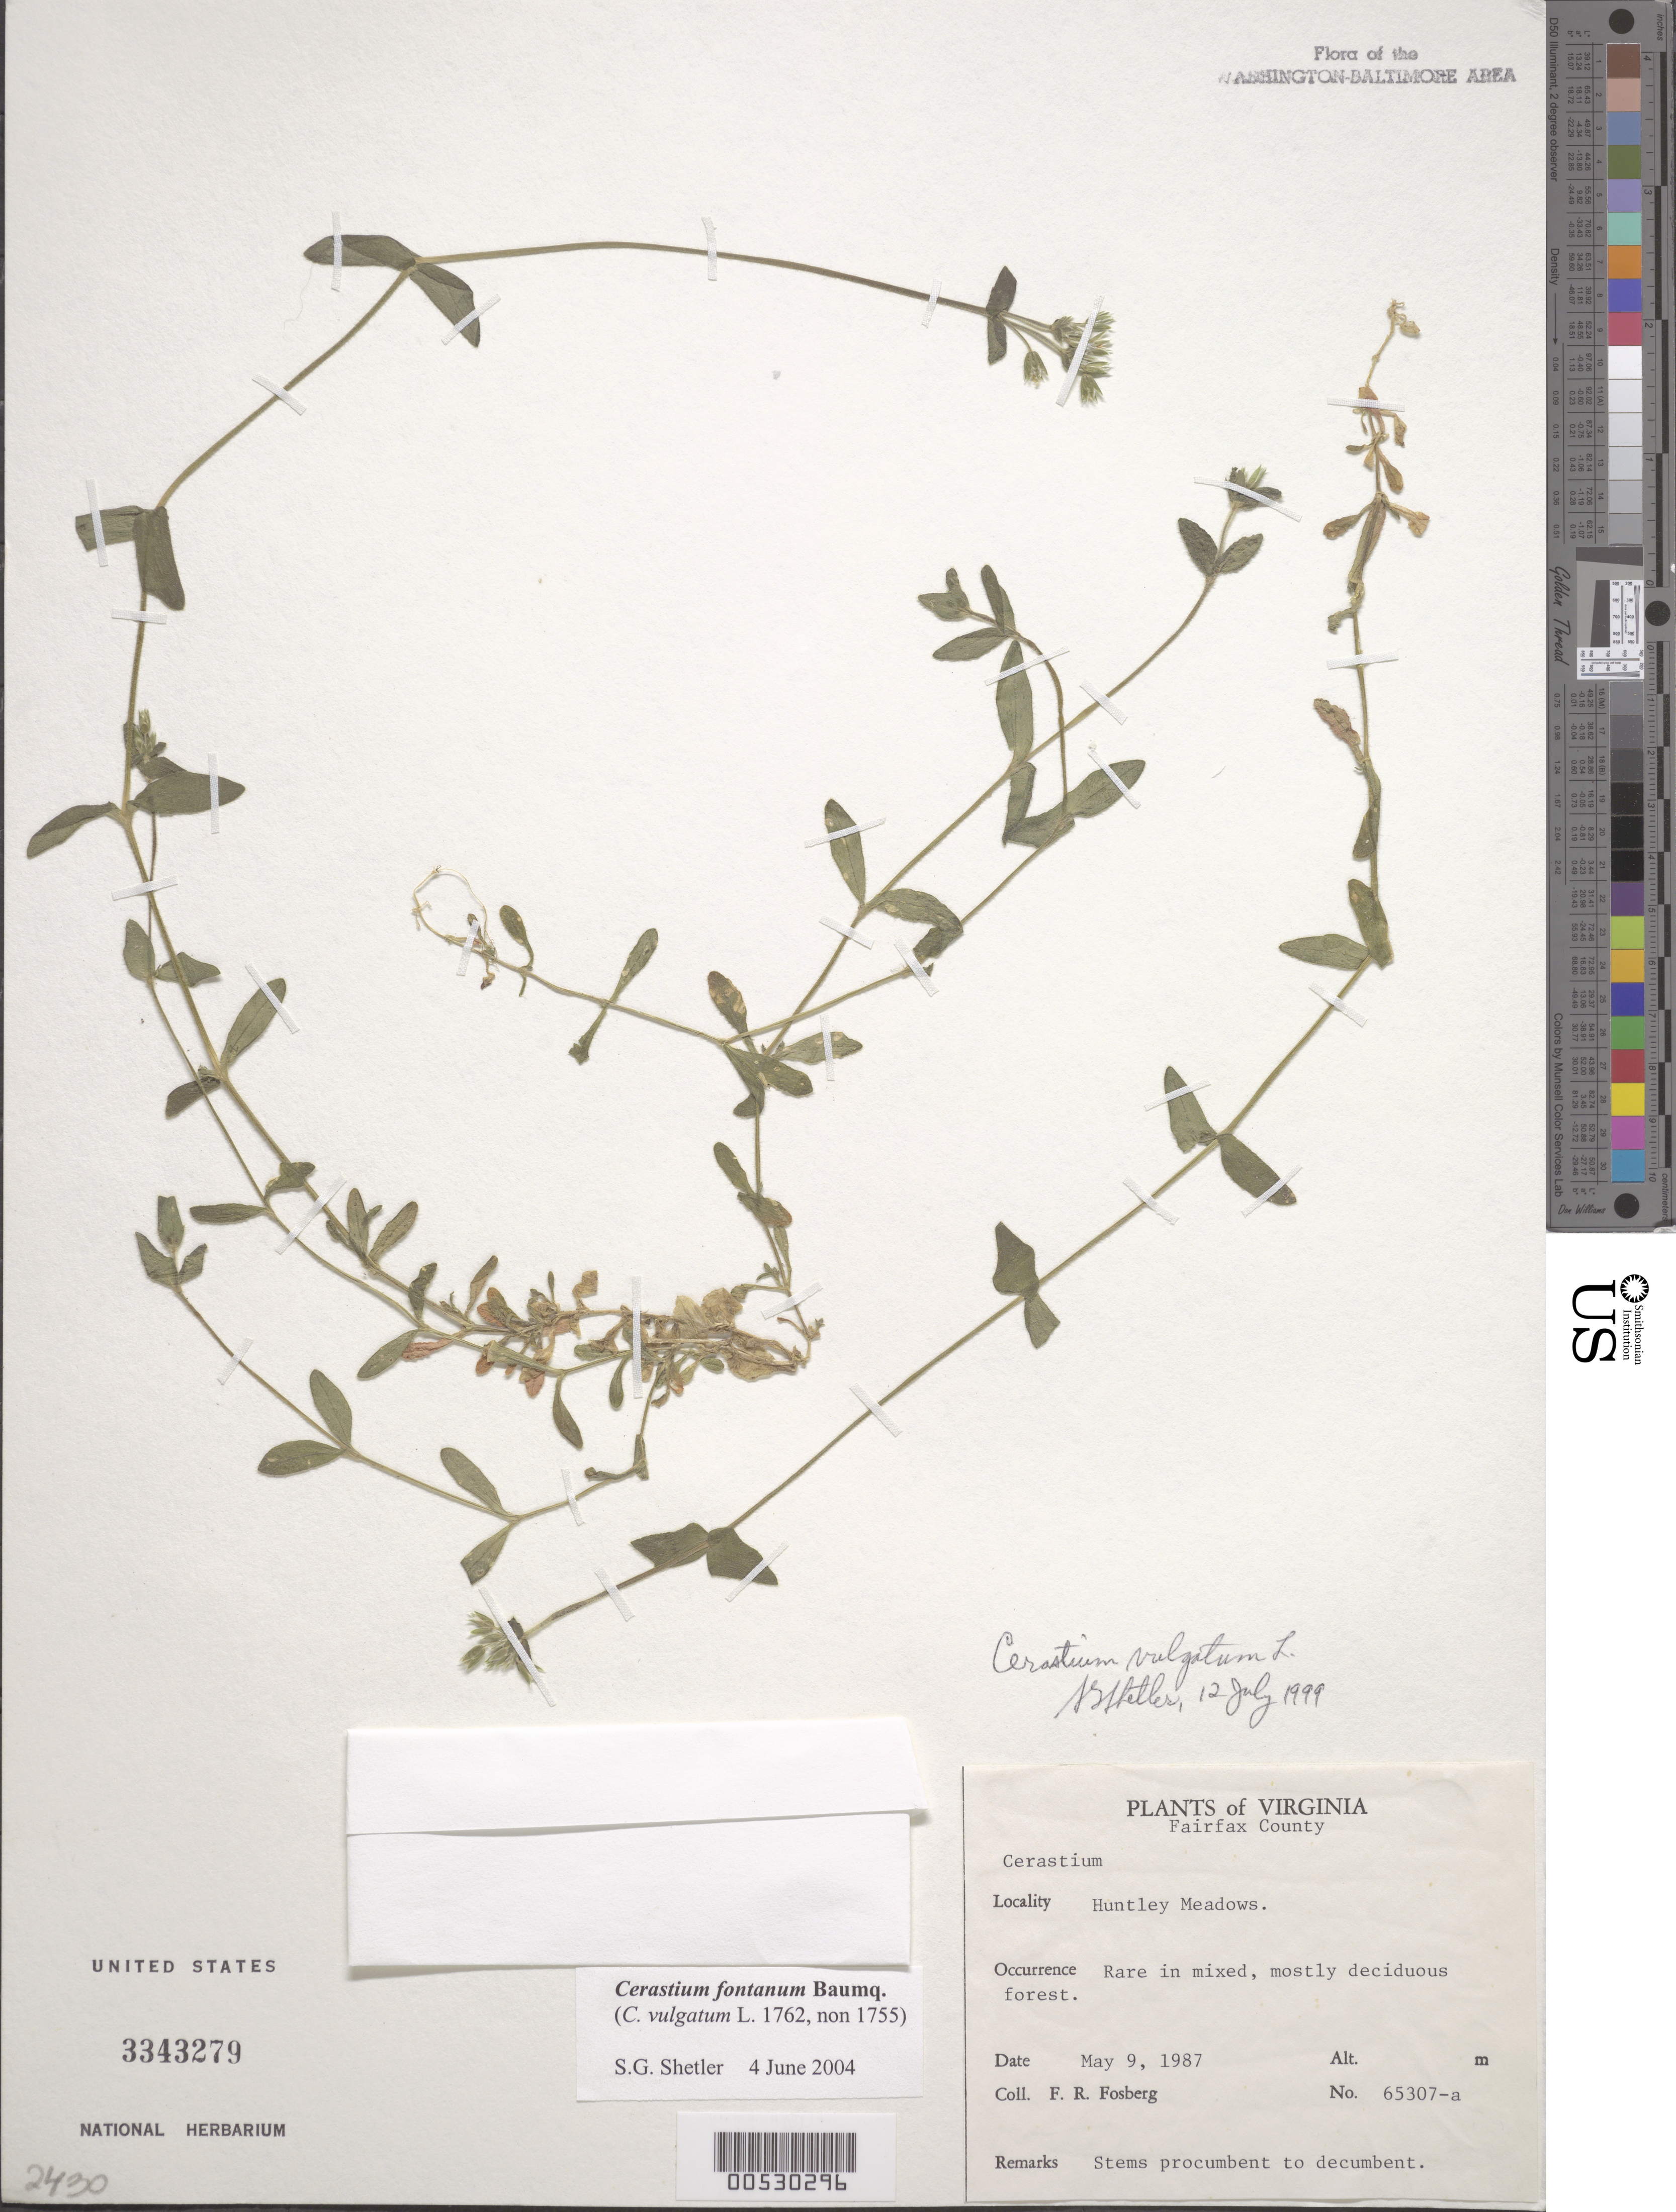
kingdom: Plantae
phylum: Tracheophyta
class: Magnoliopsida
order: Caryophyllales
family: Caryophyllaceae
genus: Cerastium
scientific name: Cerastium fontanum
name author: Baumg.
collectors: F. R. Fosberg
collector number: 65307A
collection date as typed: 09 May 1987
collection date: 1987-05-09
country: United States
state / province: Virginia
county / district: Fairfax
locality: Huntley Meadows Park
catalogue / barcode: US 3343279